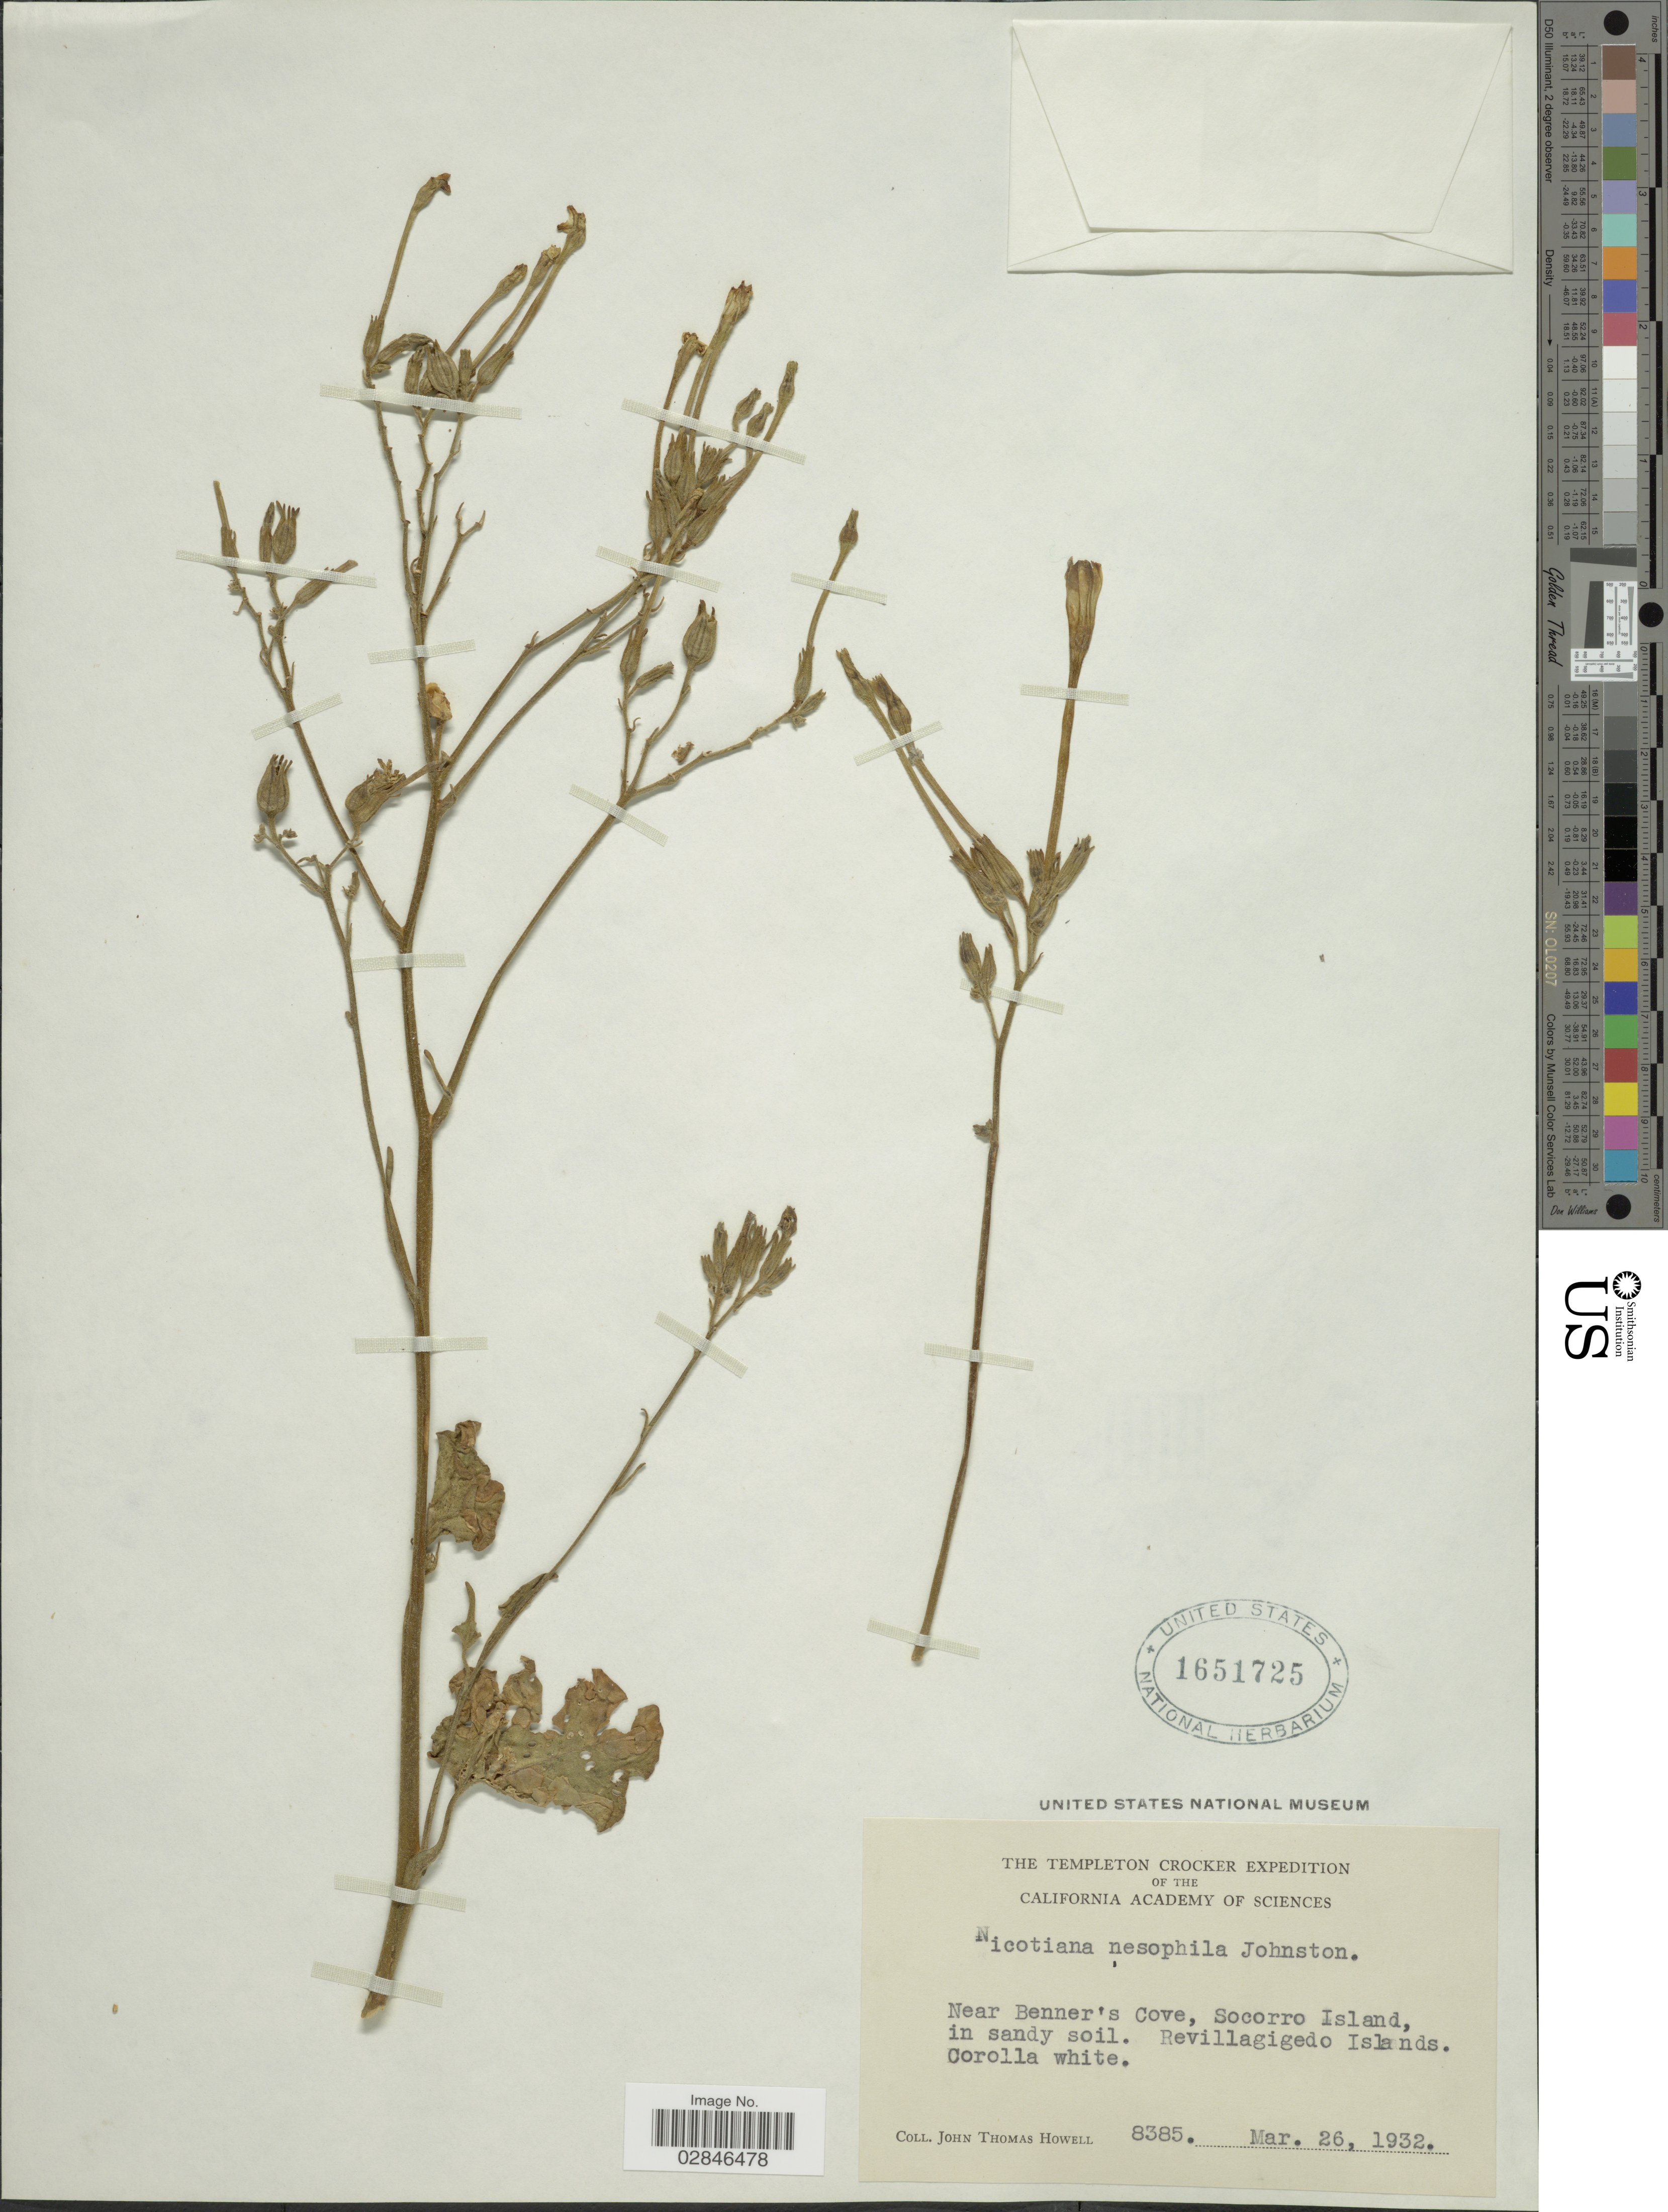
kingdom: Plantae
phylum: Tracheophyta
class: Magnoliopsida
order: Solanales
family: Solanaceae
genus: Nicotiana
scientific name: Nicotiana nesophila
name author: I.M. Johnst.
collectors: J. T. Howell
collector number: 8385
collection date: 1932-03-26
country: Mexico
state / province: Colima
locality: The Templeton Crocker, Near Benner's Cove, Socorro Island.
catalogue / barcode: US 1651725